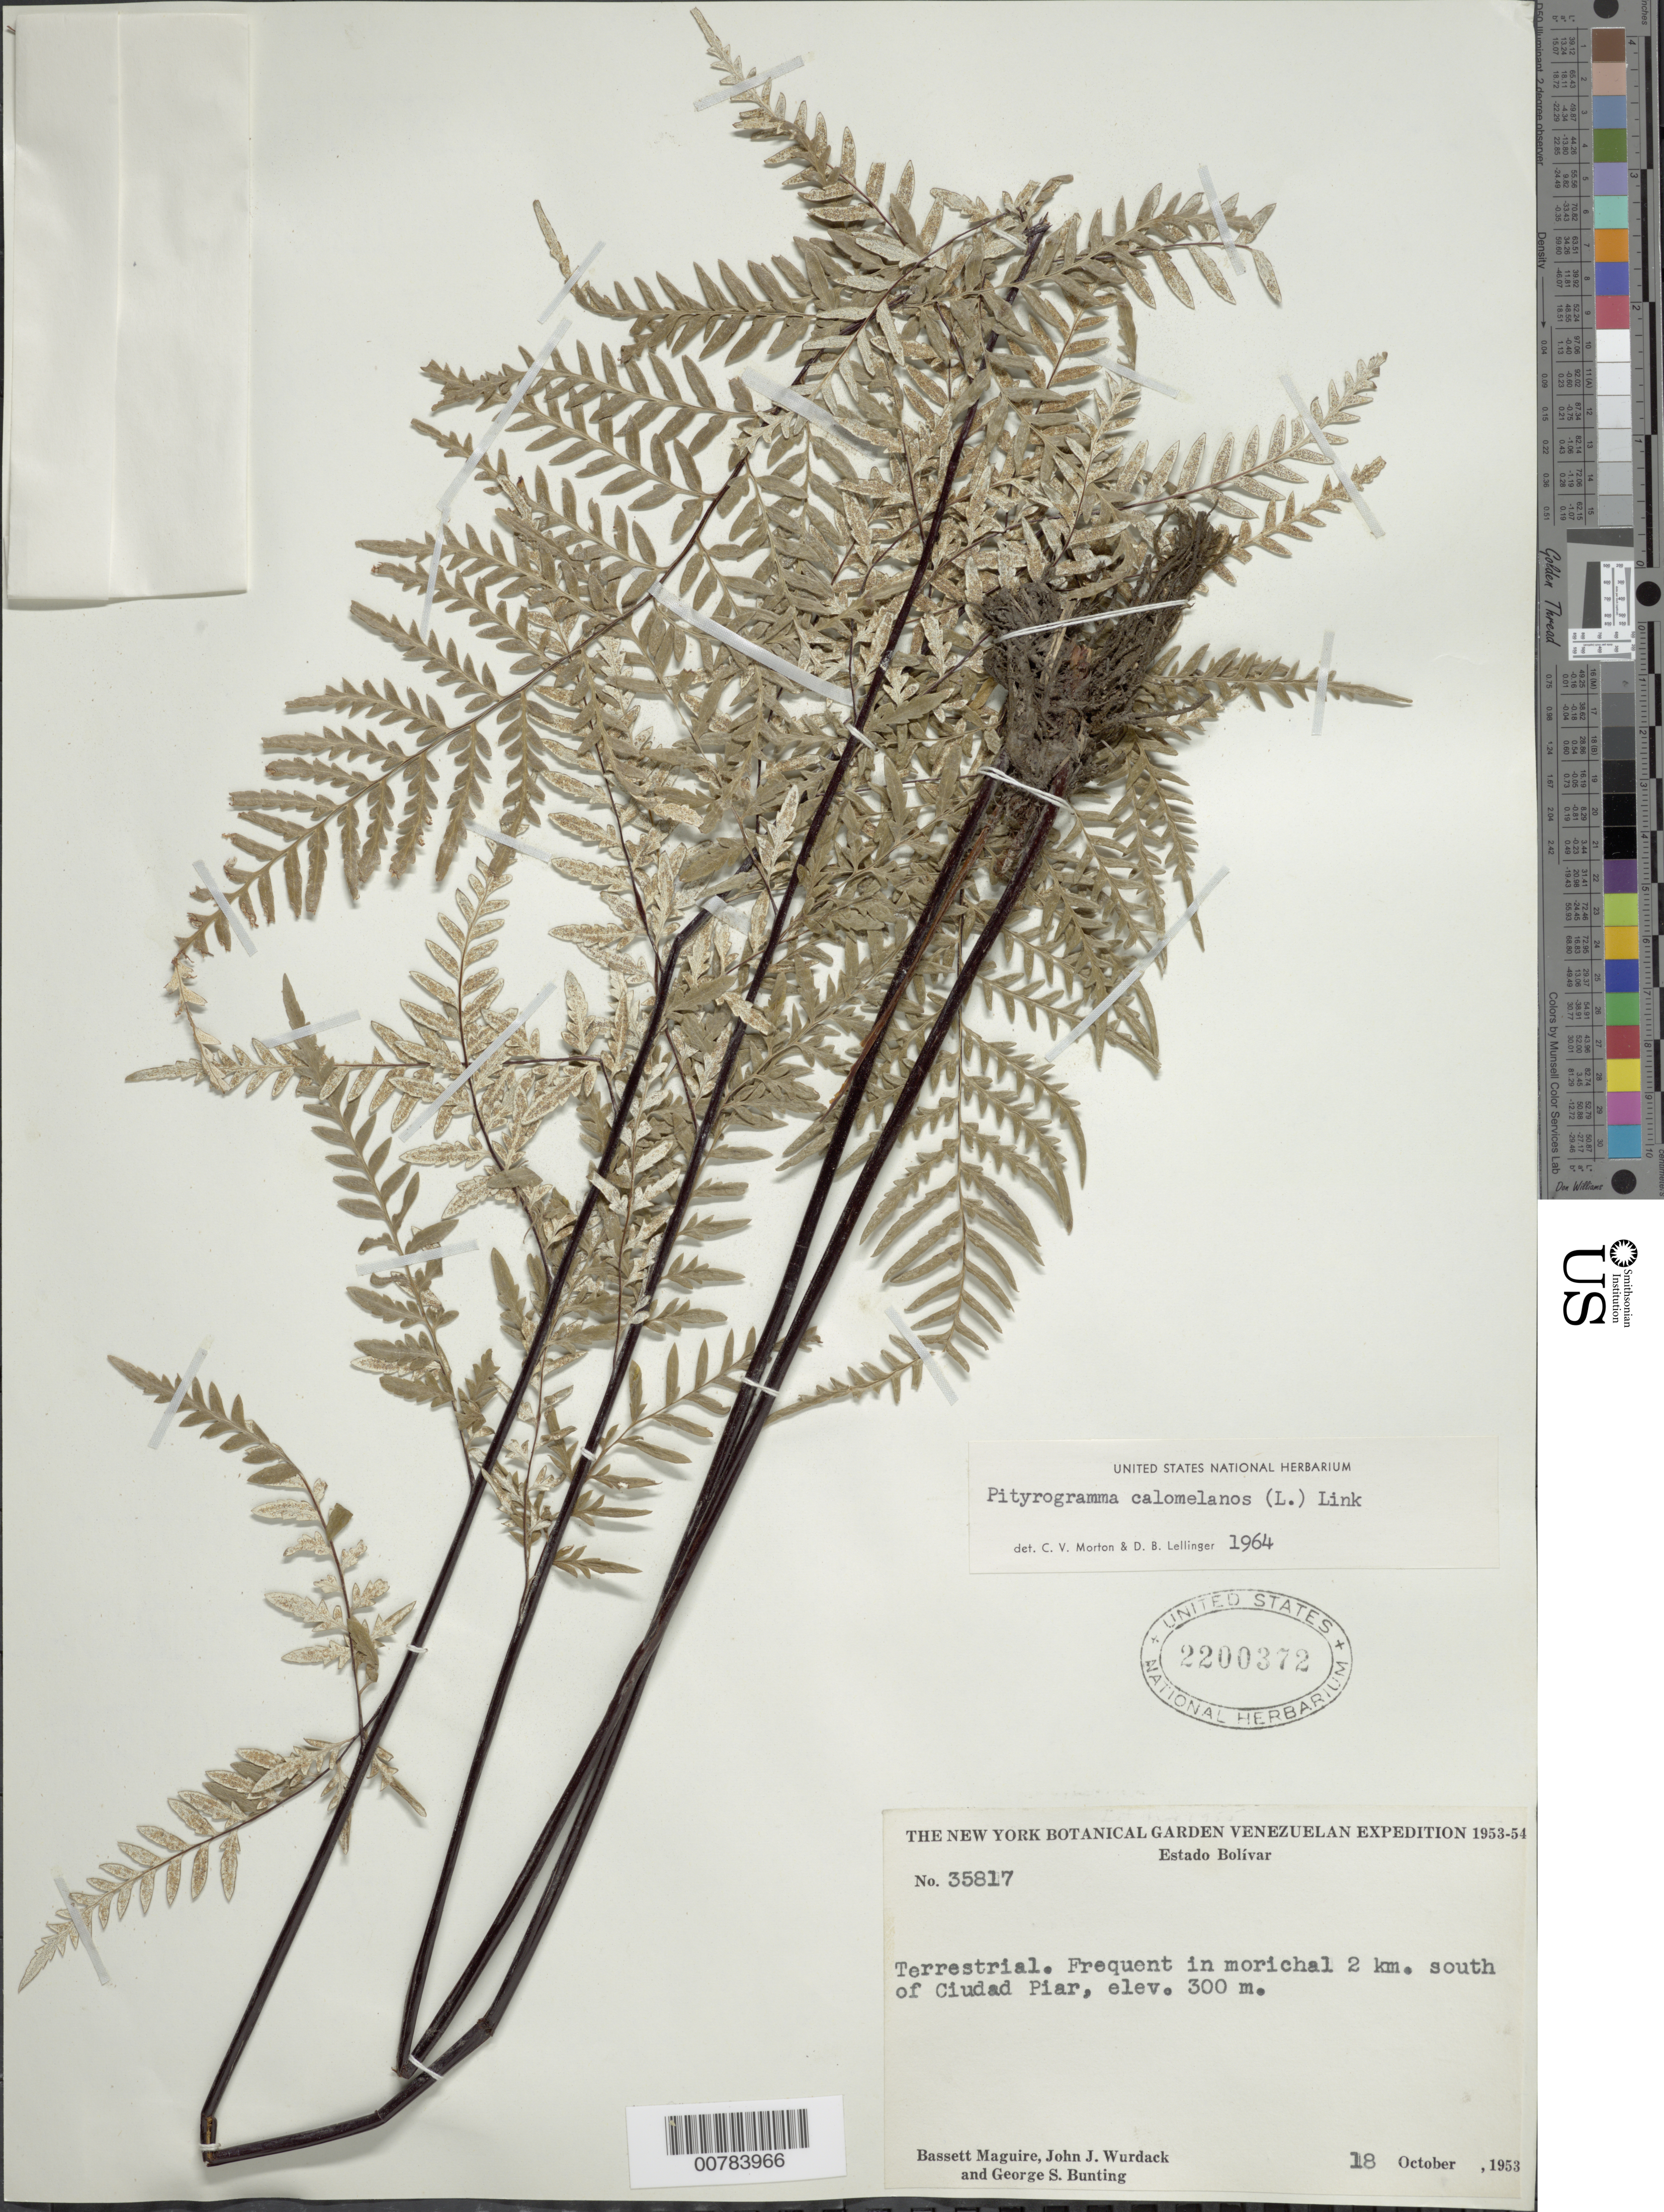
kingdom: Plantae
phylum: Tracheophyta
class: Polypodiopsida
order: Polypodiales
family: Pteridaceae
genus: Pityrogramma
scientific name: Pityrogramma calomelanos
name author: (L.) Link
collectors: B. Maguire, J. J. Wurdack & G. S. Bunting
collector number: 35817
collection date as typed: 18-Oct-53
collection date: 1953-10-18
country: Venezuela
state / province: Bolívar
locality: Ciudad Piar, 2 km S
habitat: Morichal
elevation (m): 300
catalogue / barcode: US 2200372